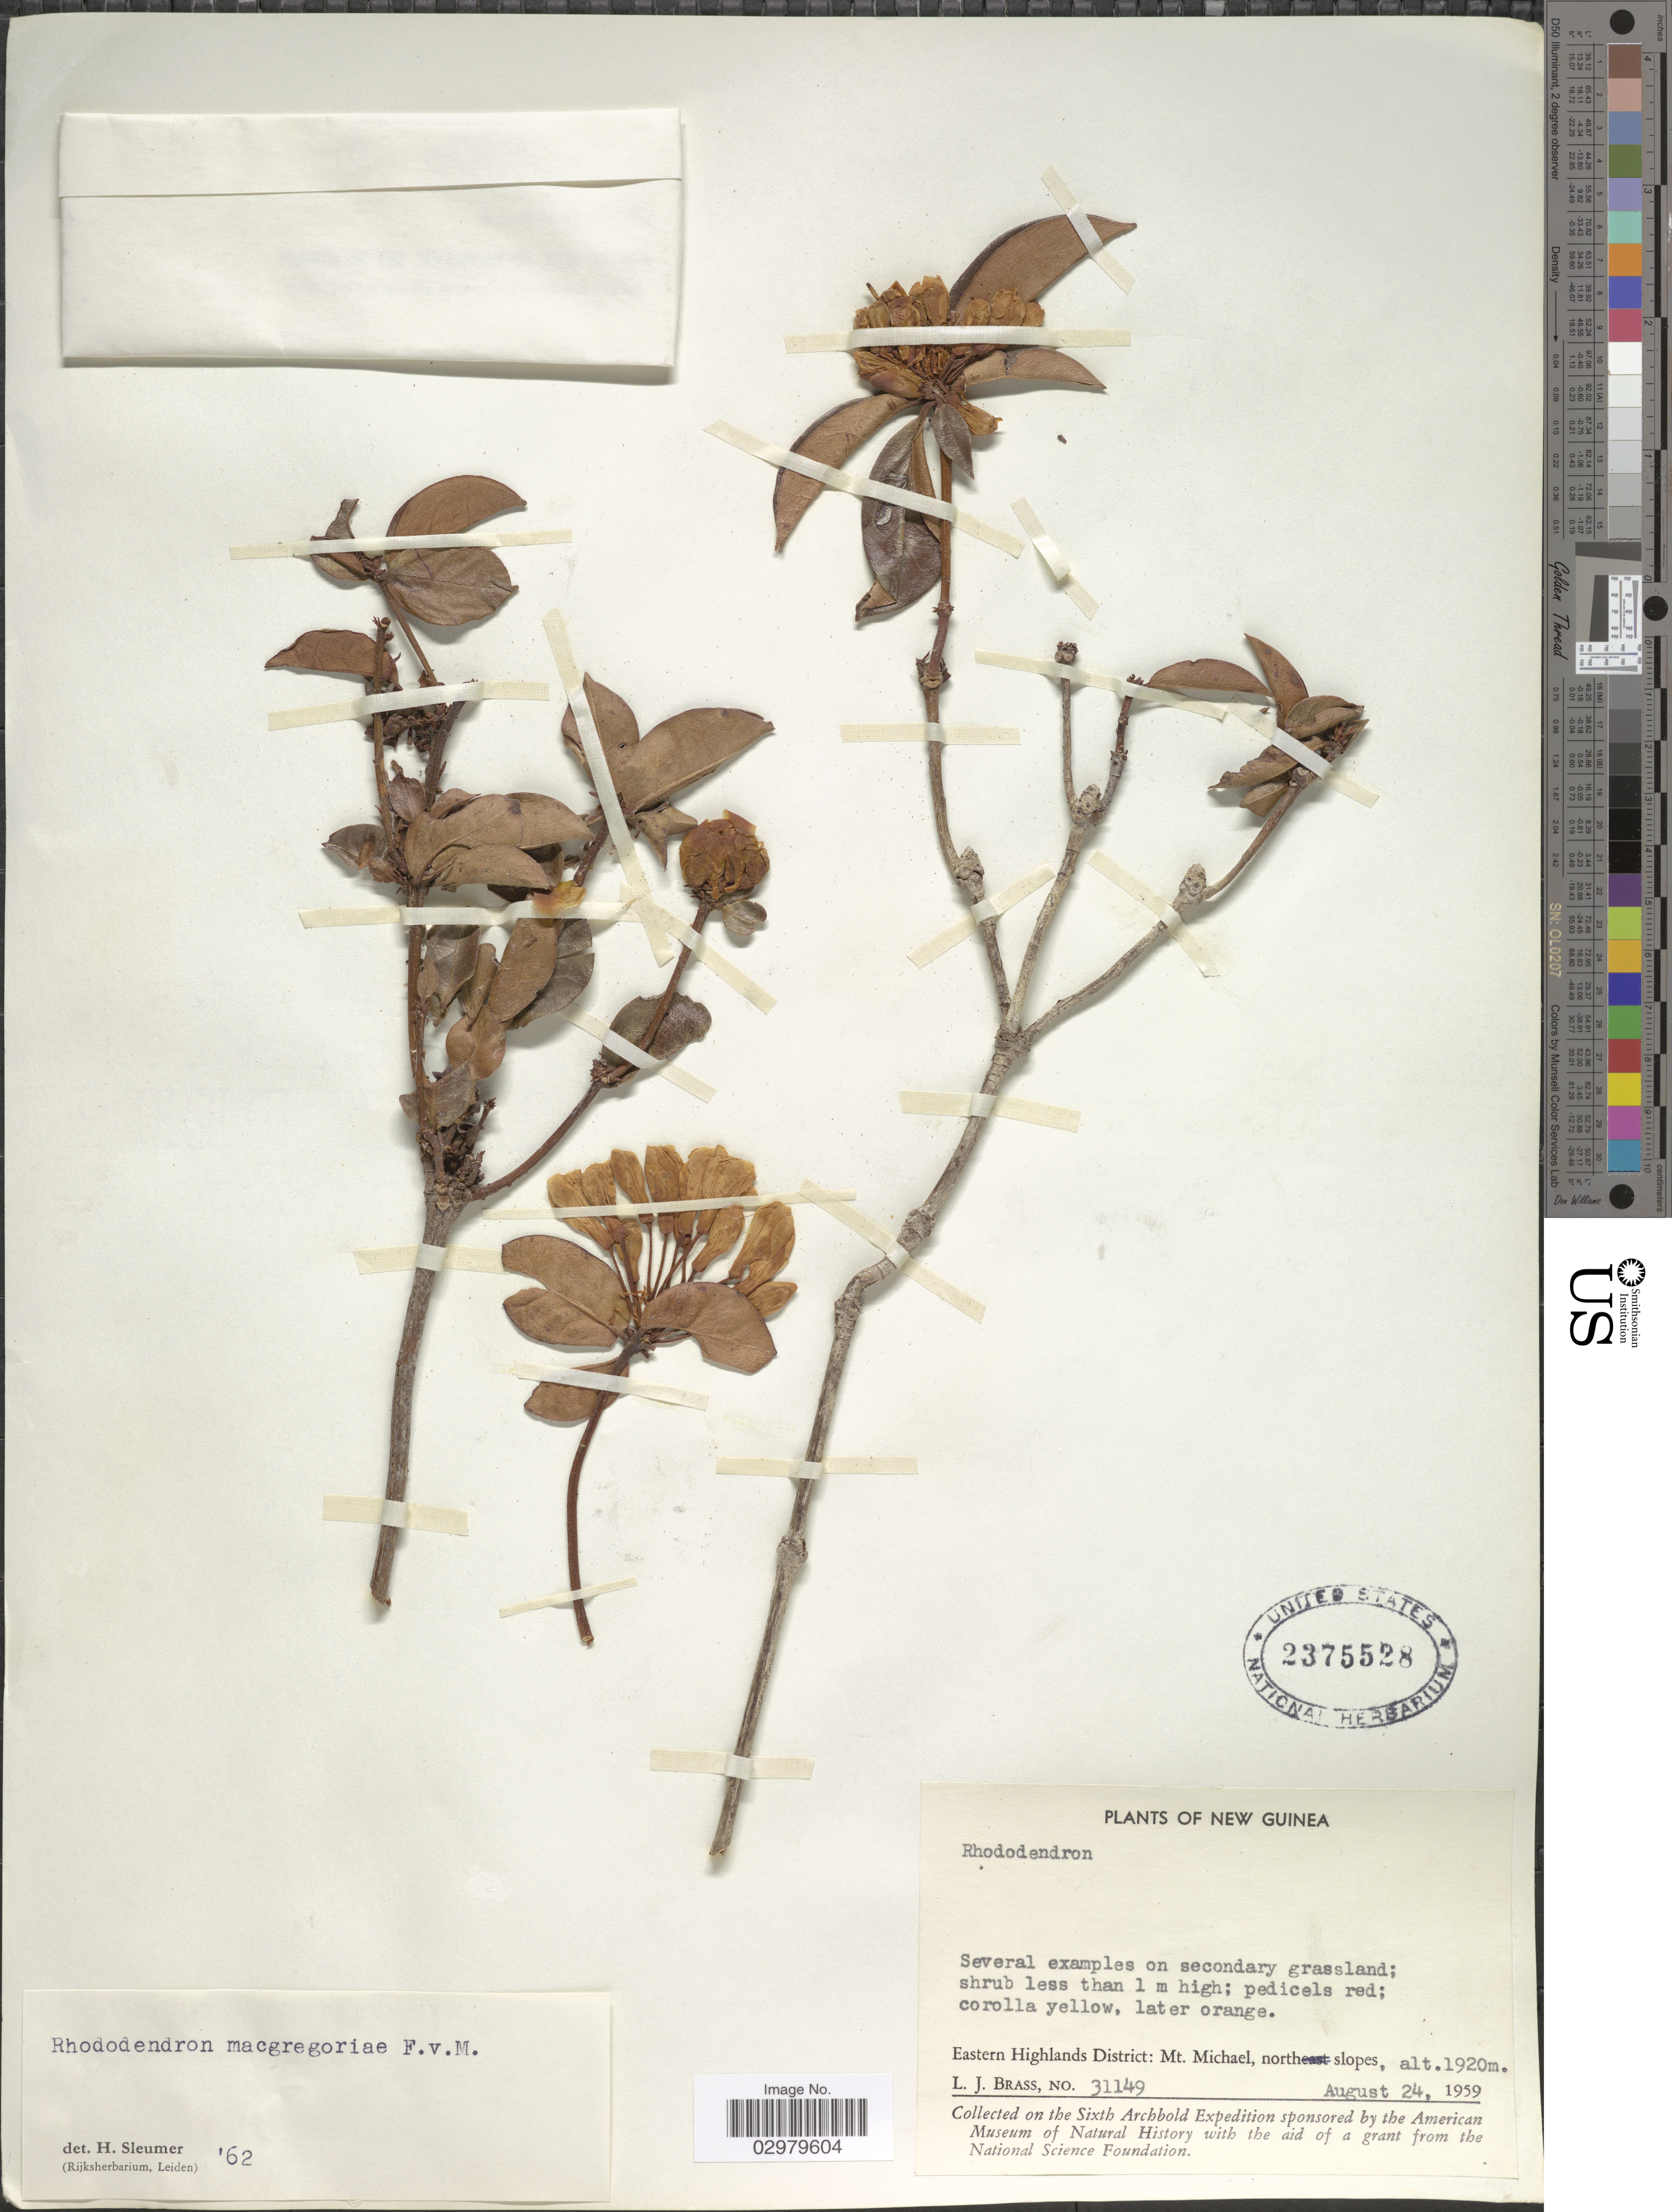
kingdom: Plantae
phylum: Tracheophyta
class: Magnoliopsida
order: Ericales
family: Ericaceae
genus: Rhododendron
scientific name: Rhododendron macgregoriae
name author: F. Muell.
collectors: L. J. Brass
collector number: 31149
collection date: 1959-08-24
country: Papua New Guinea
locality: New Guinea. Eastern Highlands District: Mt. Michael, north slopes.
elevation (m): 1920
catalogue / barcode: US 2375528